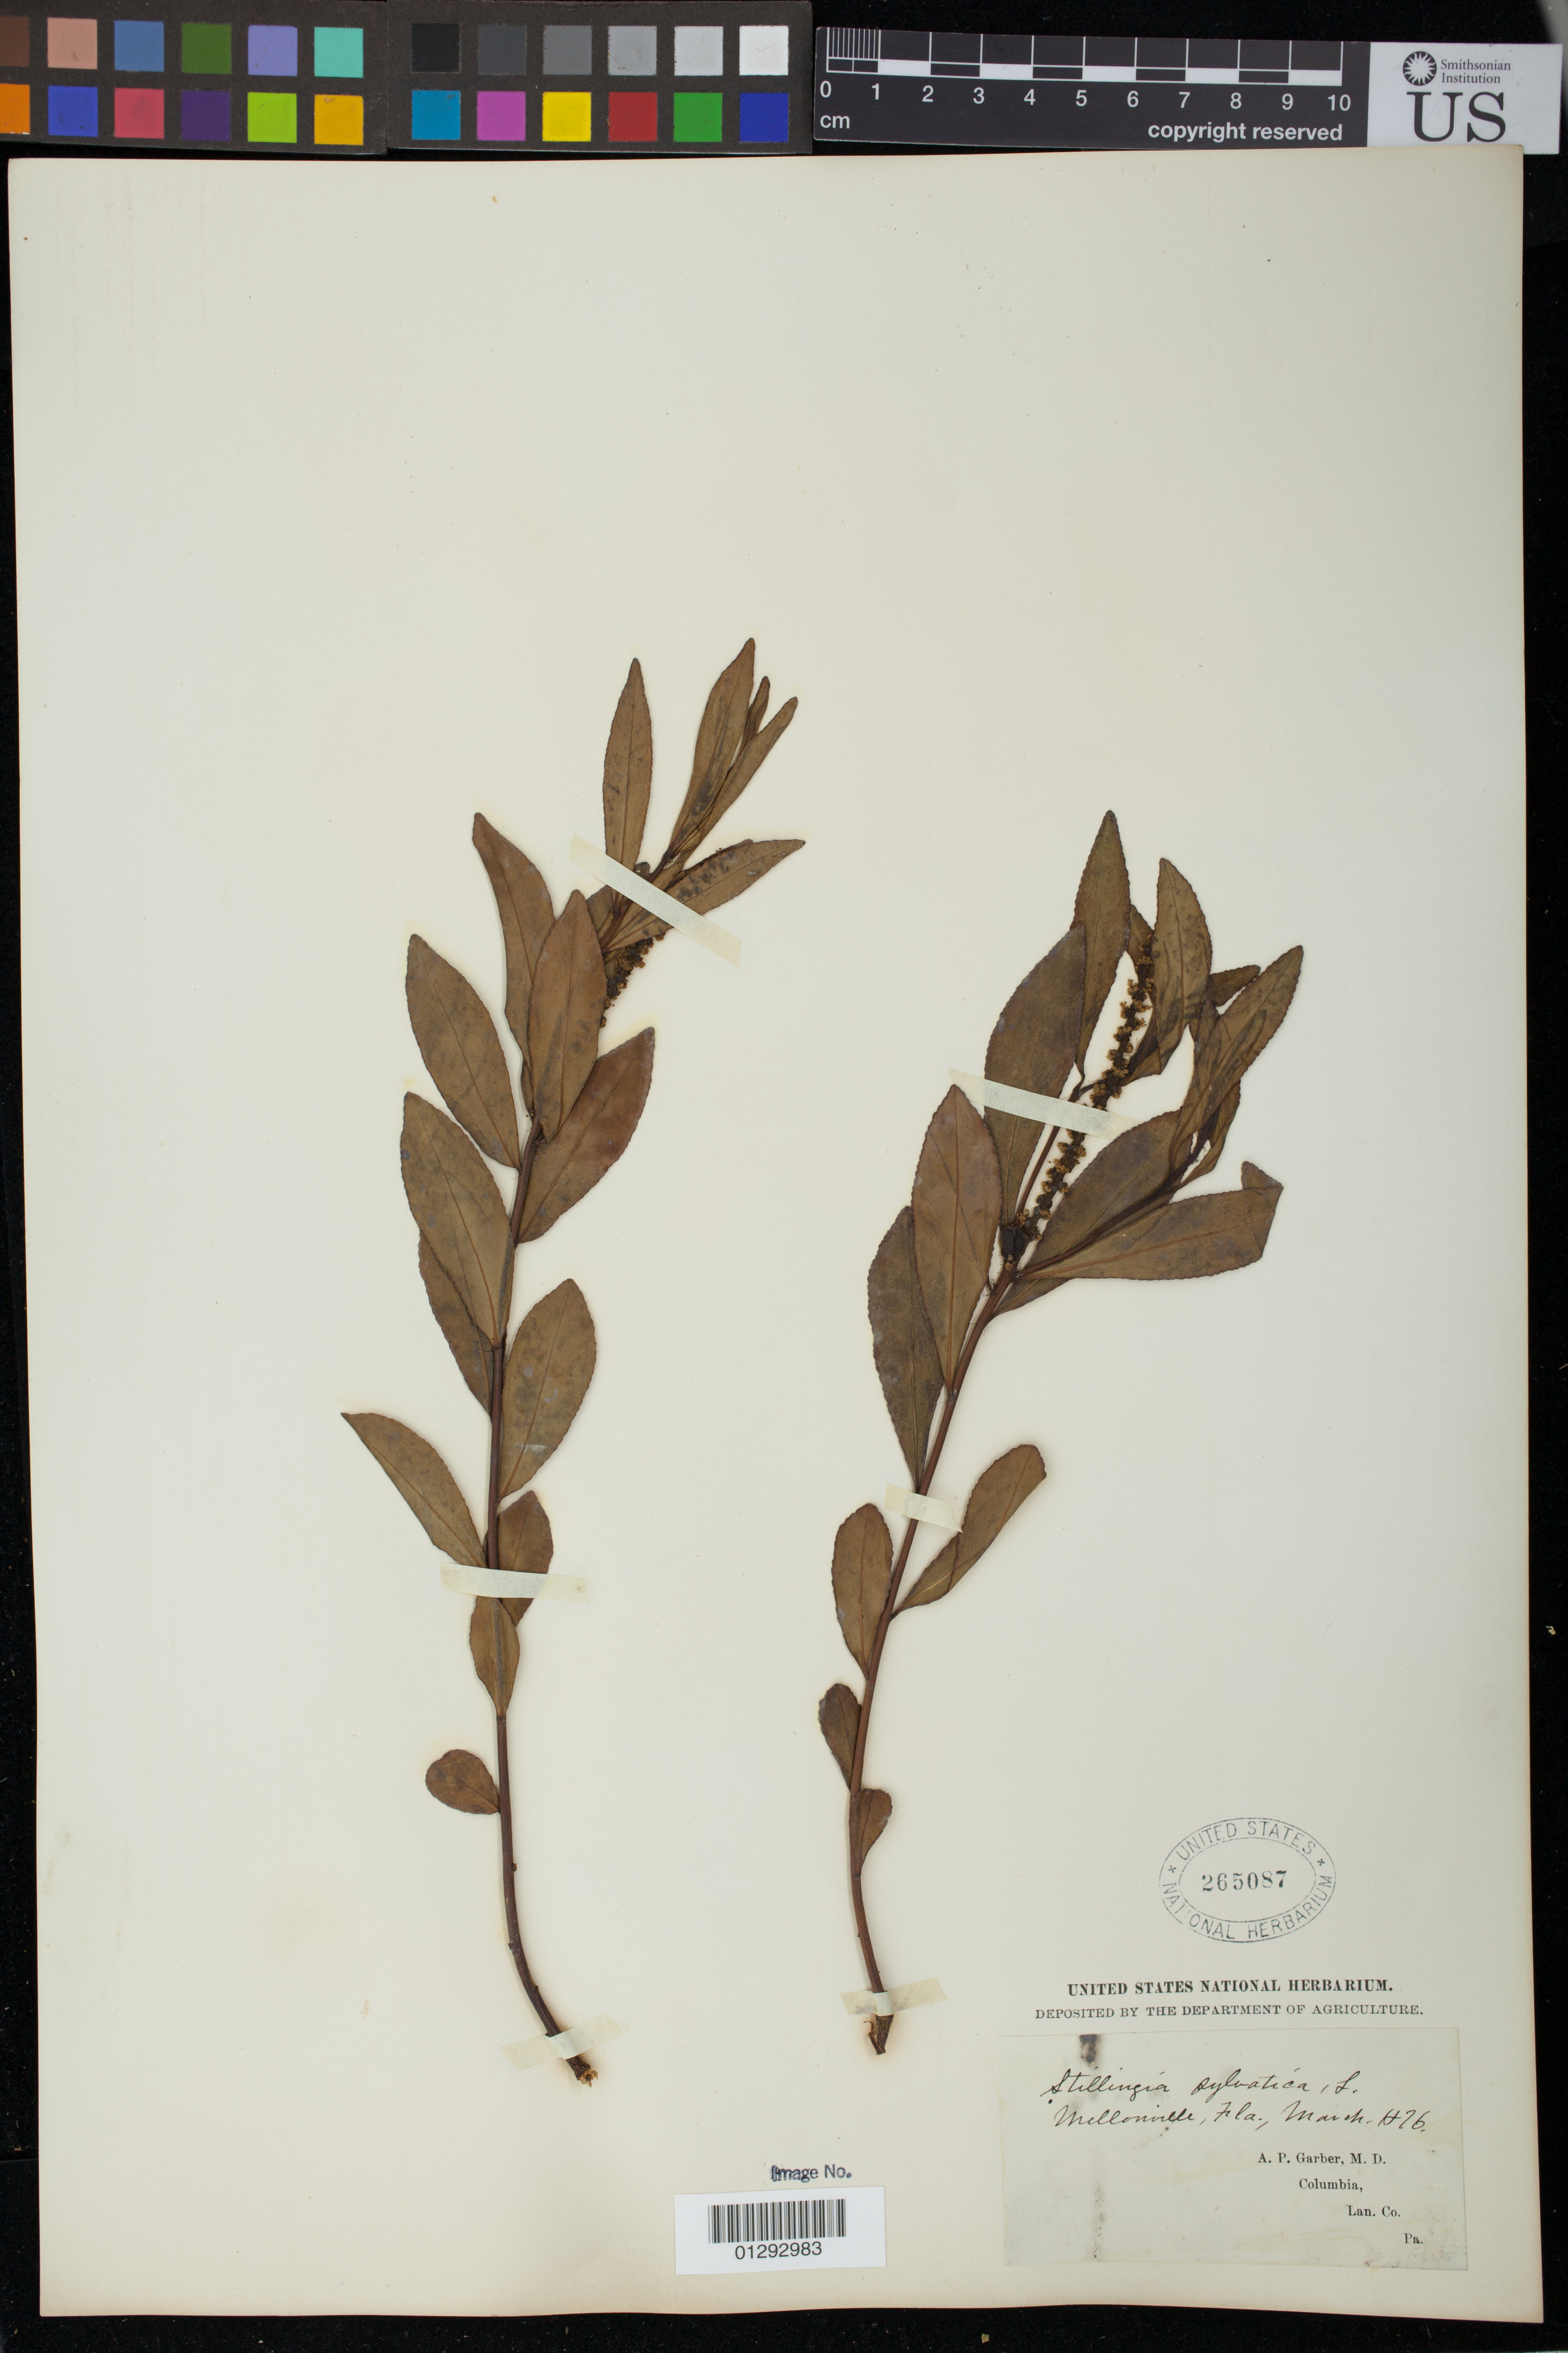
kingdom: Plantae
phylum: Tracheophyta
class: Magnoliopsida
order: Malpighiales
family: Euphorbiaceae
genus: Stillingia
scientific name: Stillingia sylvatica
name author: L.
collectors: A. P. Garber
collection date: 1876-03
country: United States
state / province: Florida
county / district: Seminole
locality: Mellonville [Sanford]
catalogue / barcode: US 265087